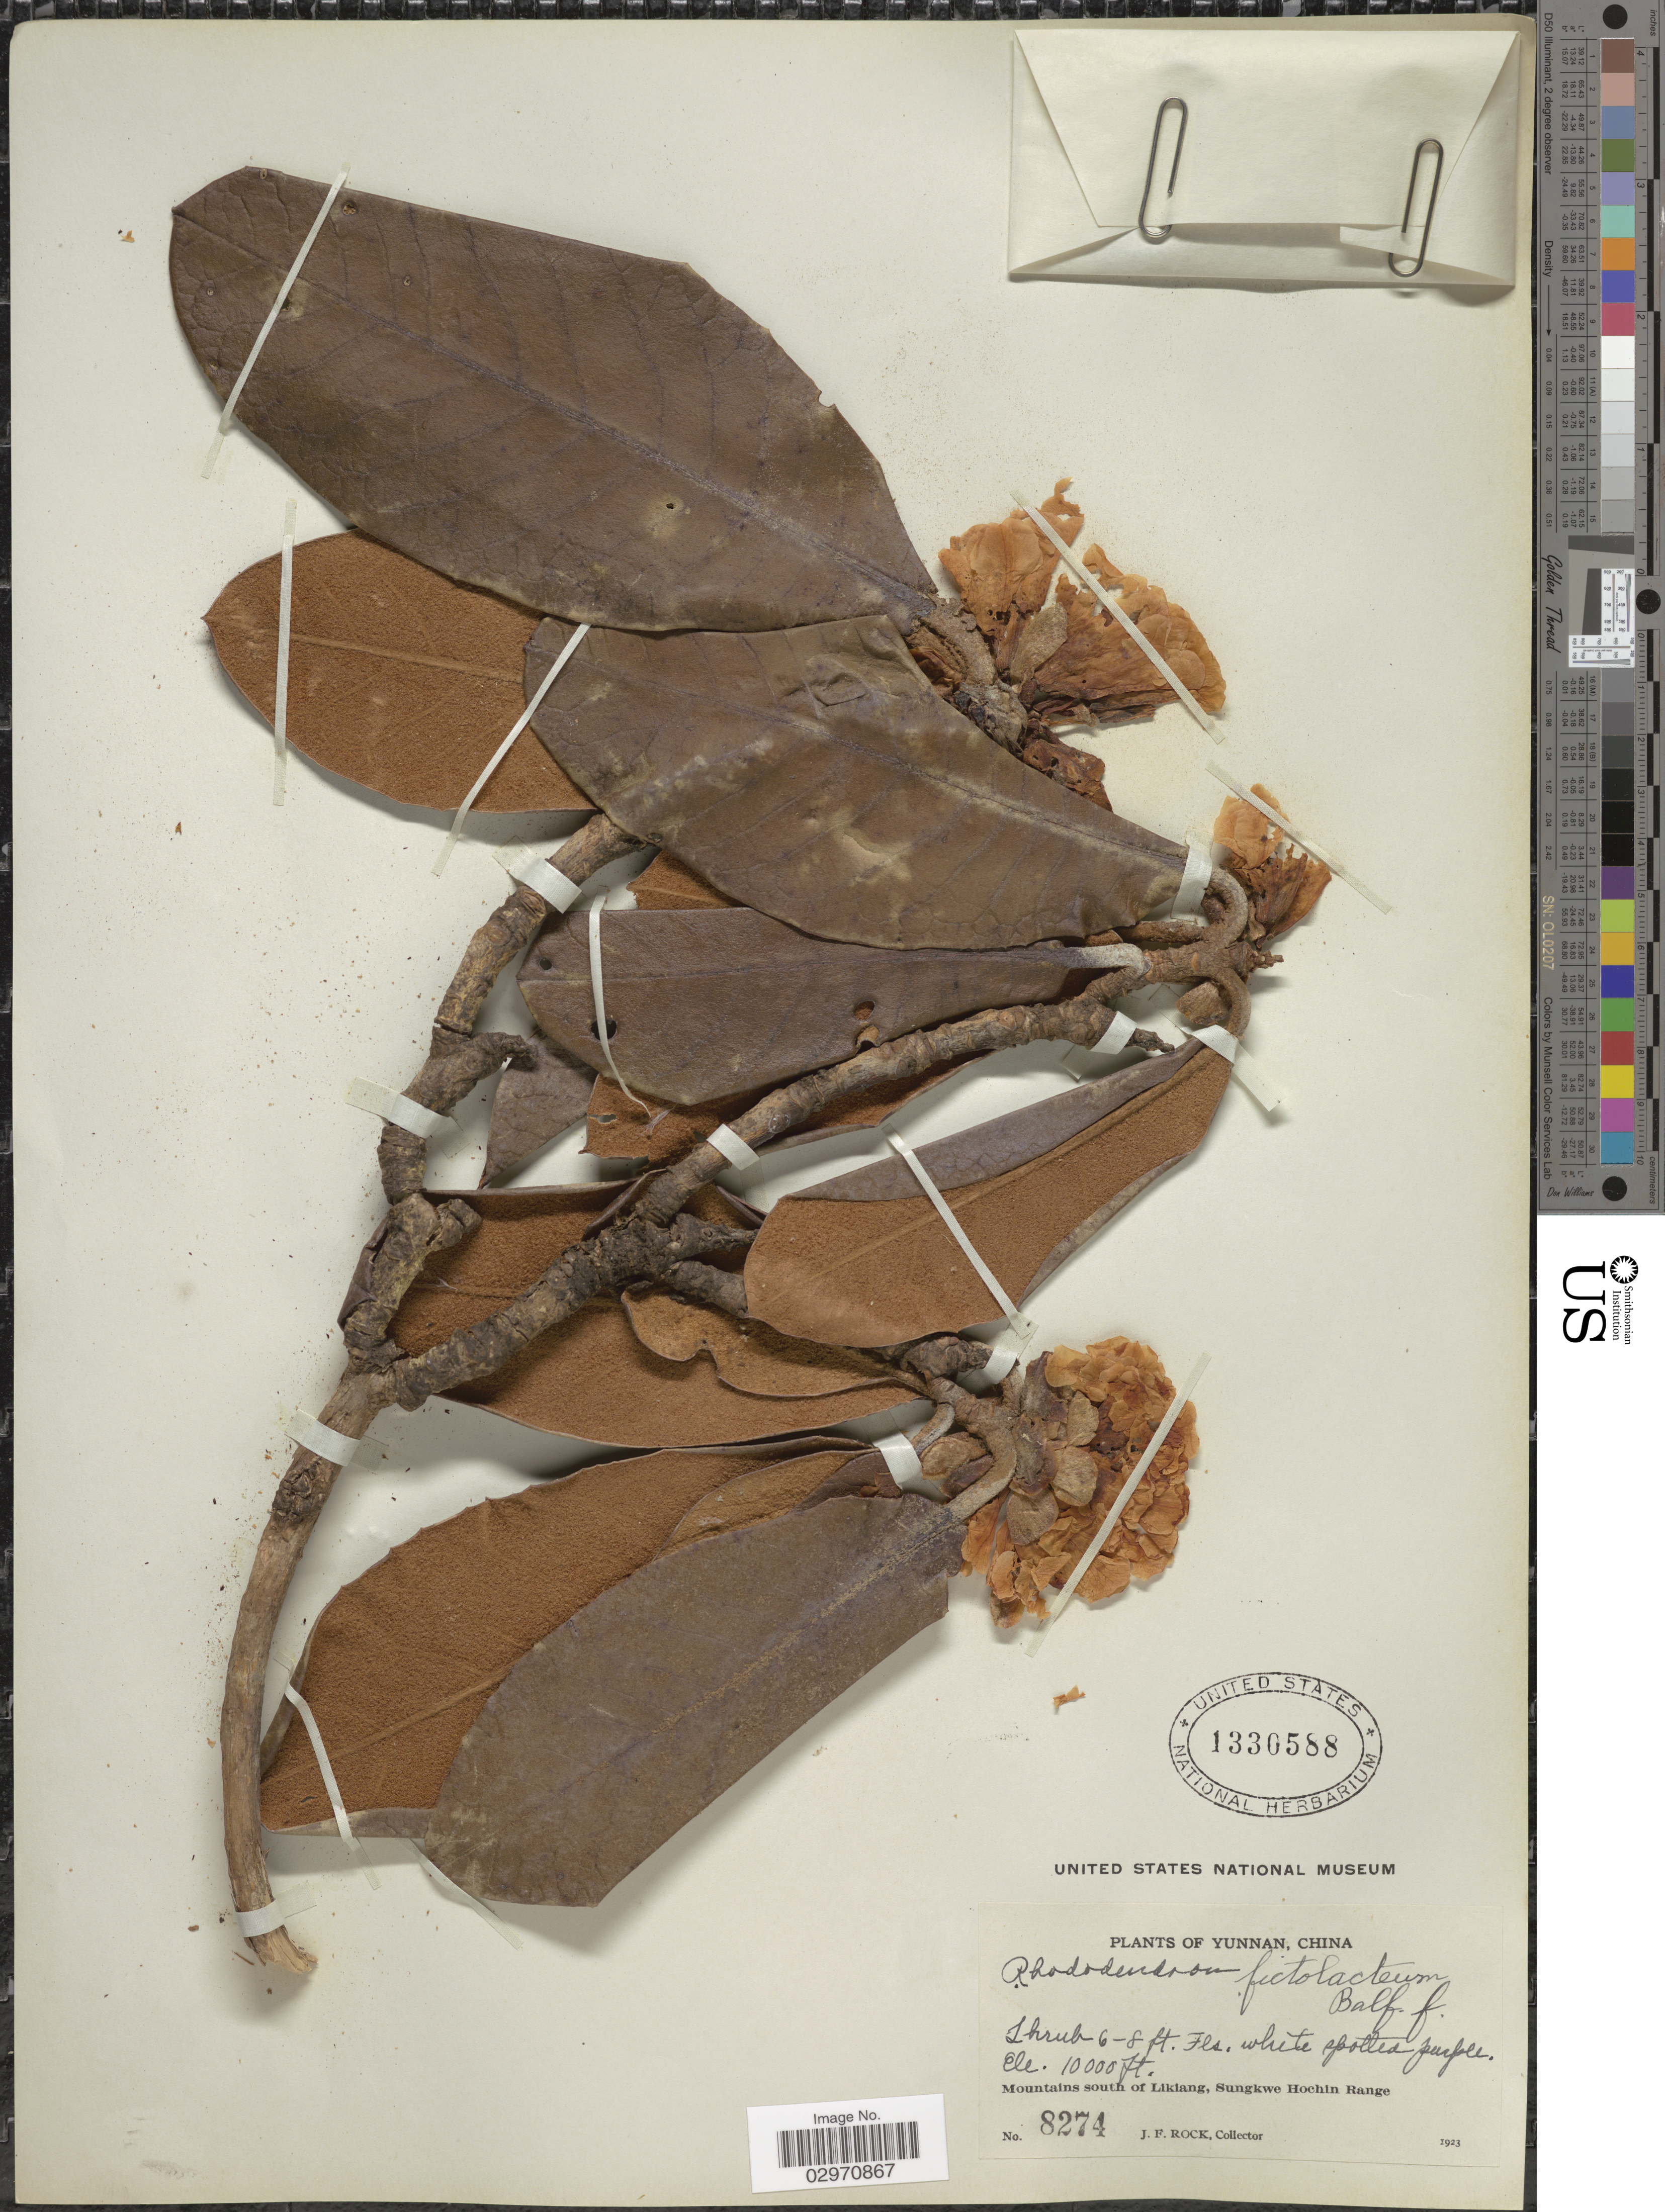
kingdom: Plantae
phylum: Tracheophyta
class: Magnoliopsida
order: Ericales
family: Ericaceae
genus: Rhododendron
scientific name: Rhododendron fictolacteum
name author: Balf. f.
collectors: J. Rock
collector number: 8274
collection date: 1923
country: China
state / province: Yunnan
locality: Mountains south of Likiang, Sungkwe Hochin Range.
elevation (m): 3048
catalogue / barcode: US 1330588